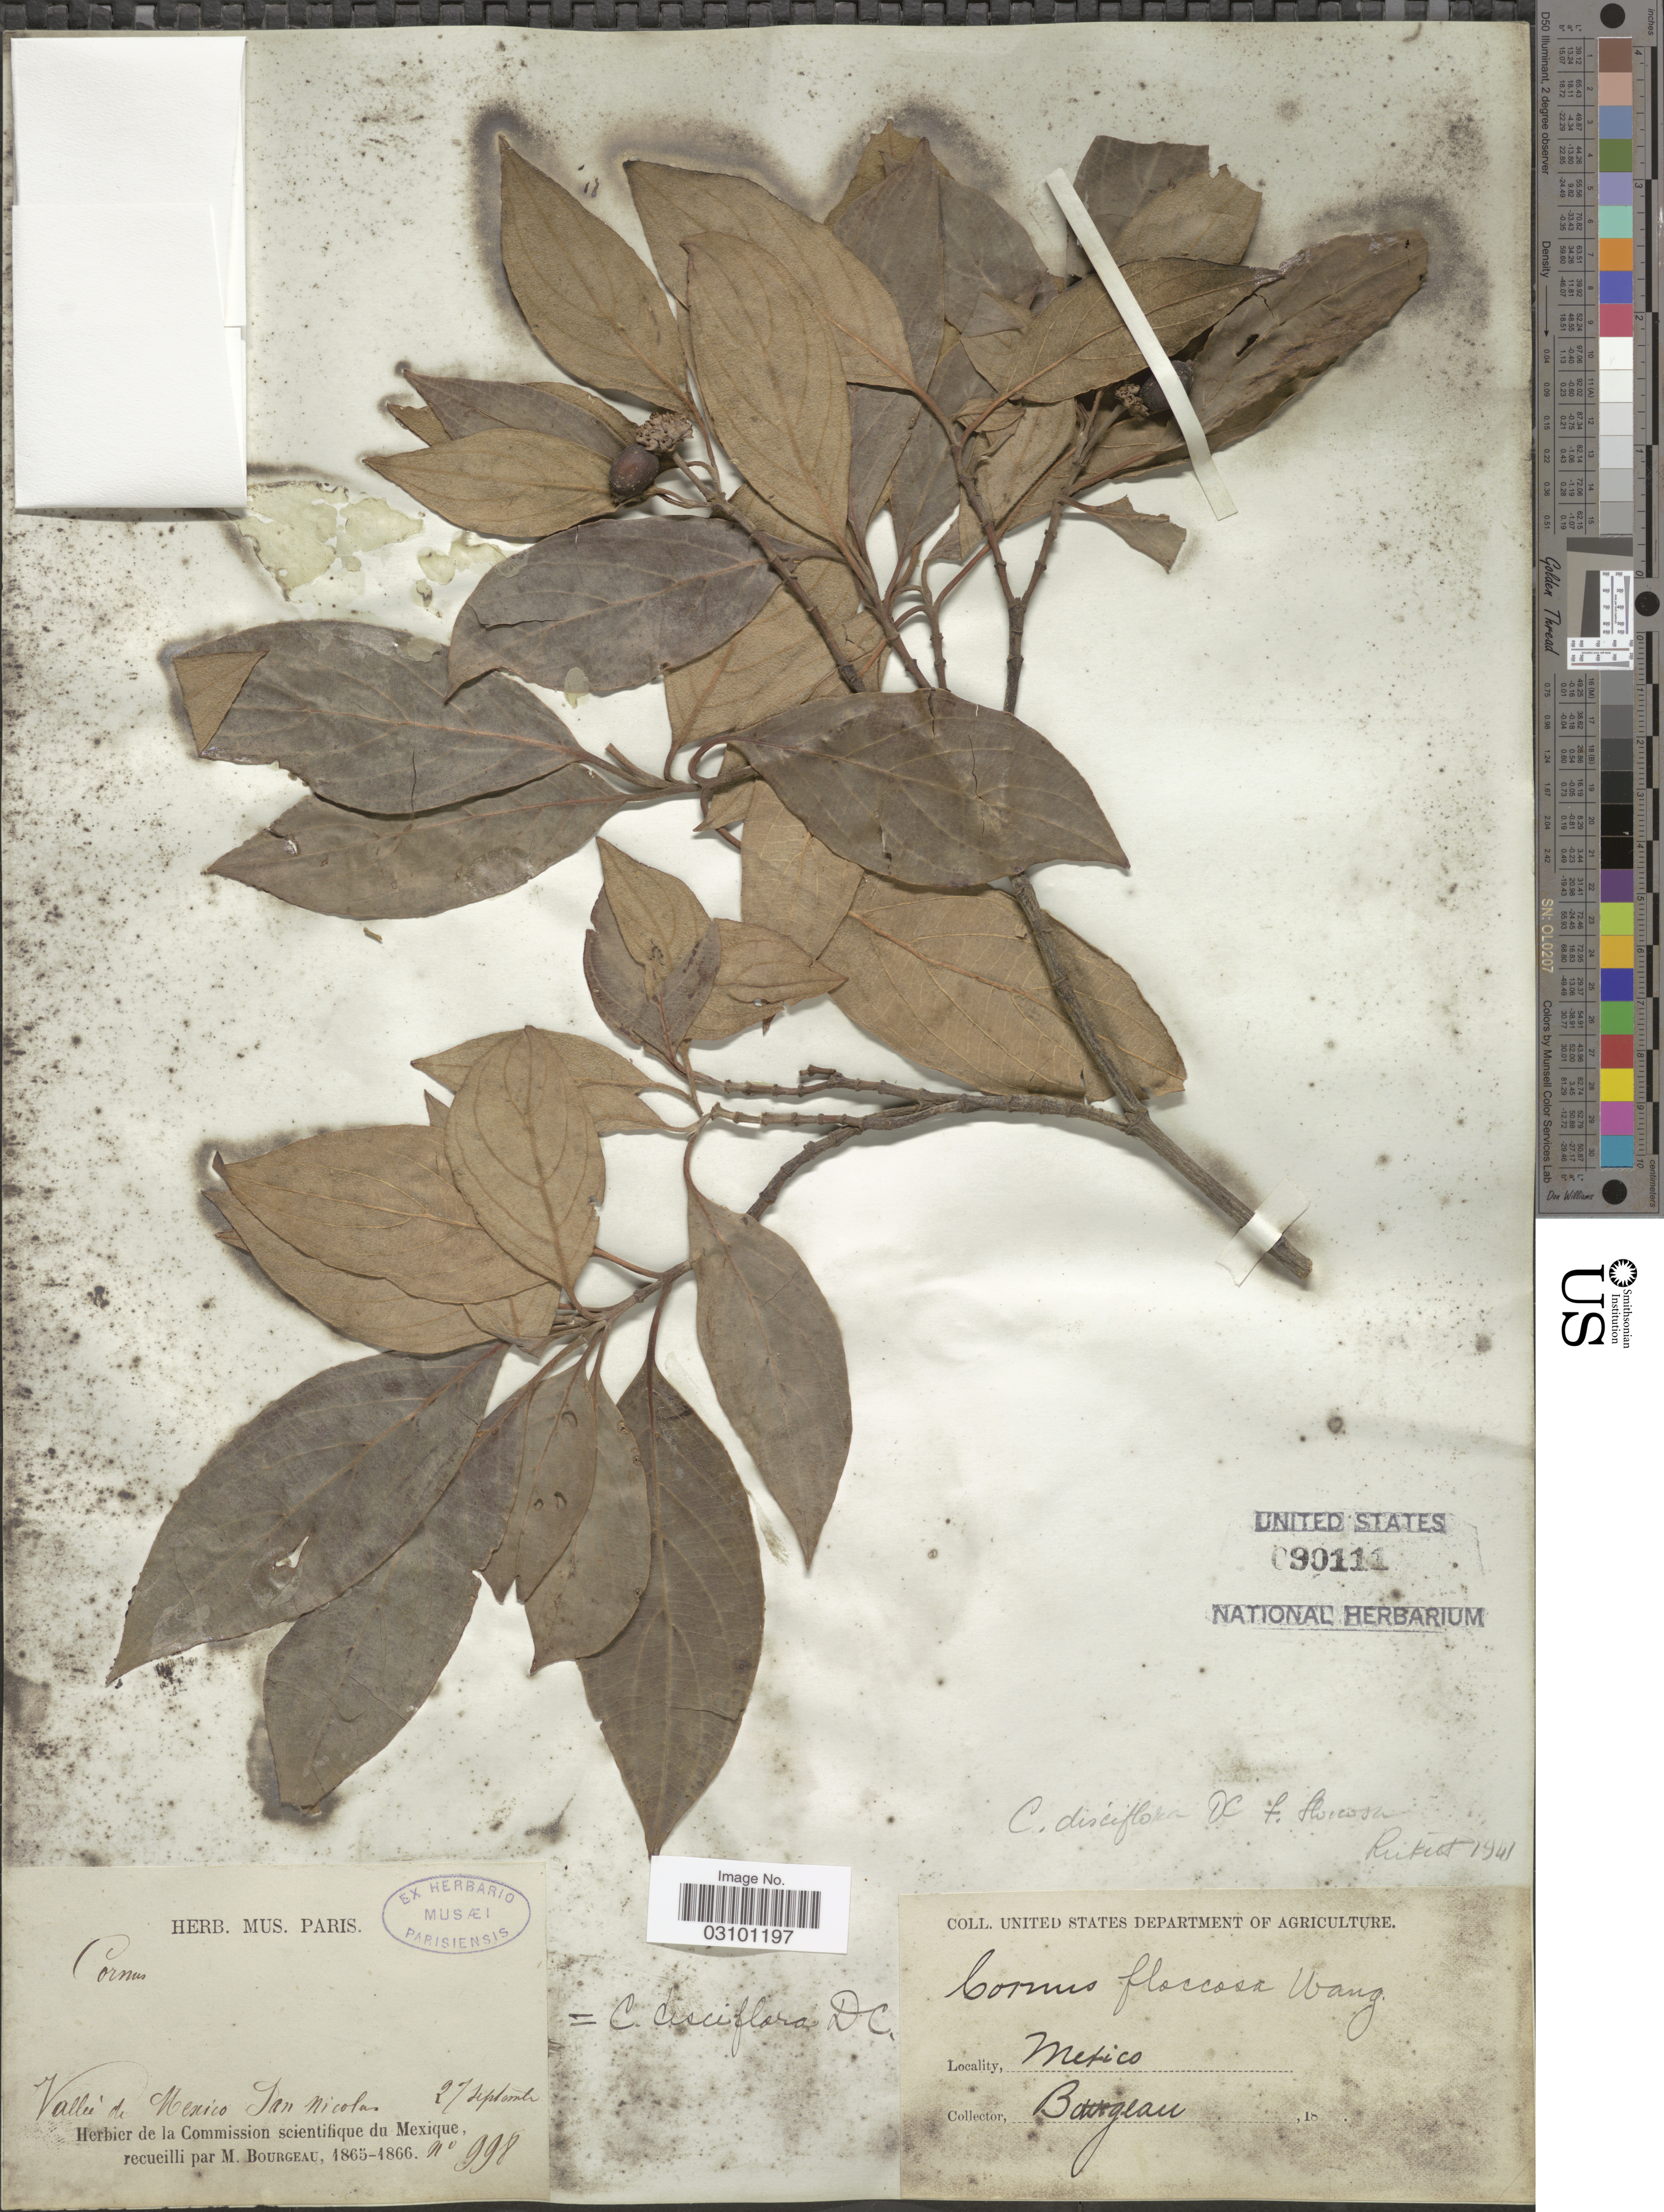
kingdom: Plantae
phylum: Tracheophyta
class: Magnoliopsida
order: Cornales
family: Cornaceae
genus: Cornus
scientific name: Cornus disciflora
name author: Moc. & Sessé ex DC.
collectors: M. Bourgeau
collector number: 998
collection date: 1865-09-27/1866-09-27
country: Mexico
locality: Valleè de Mexico. San Nicolas.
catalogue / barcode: US 90111